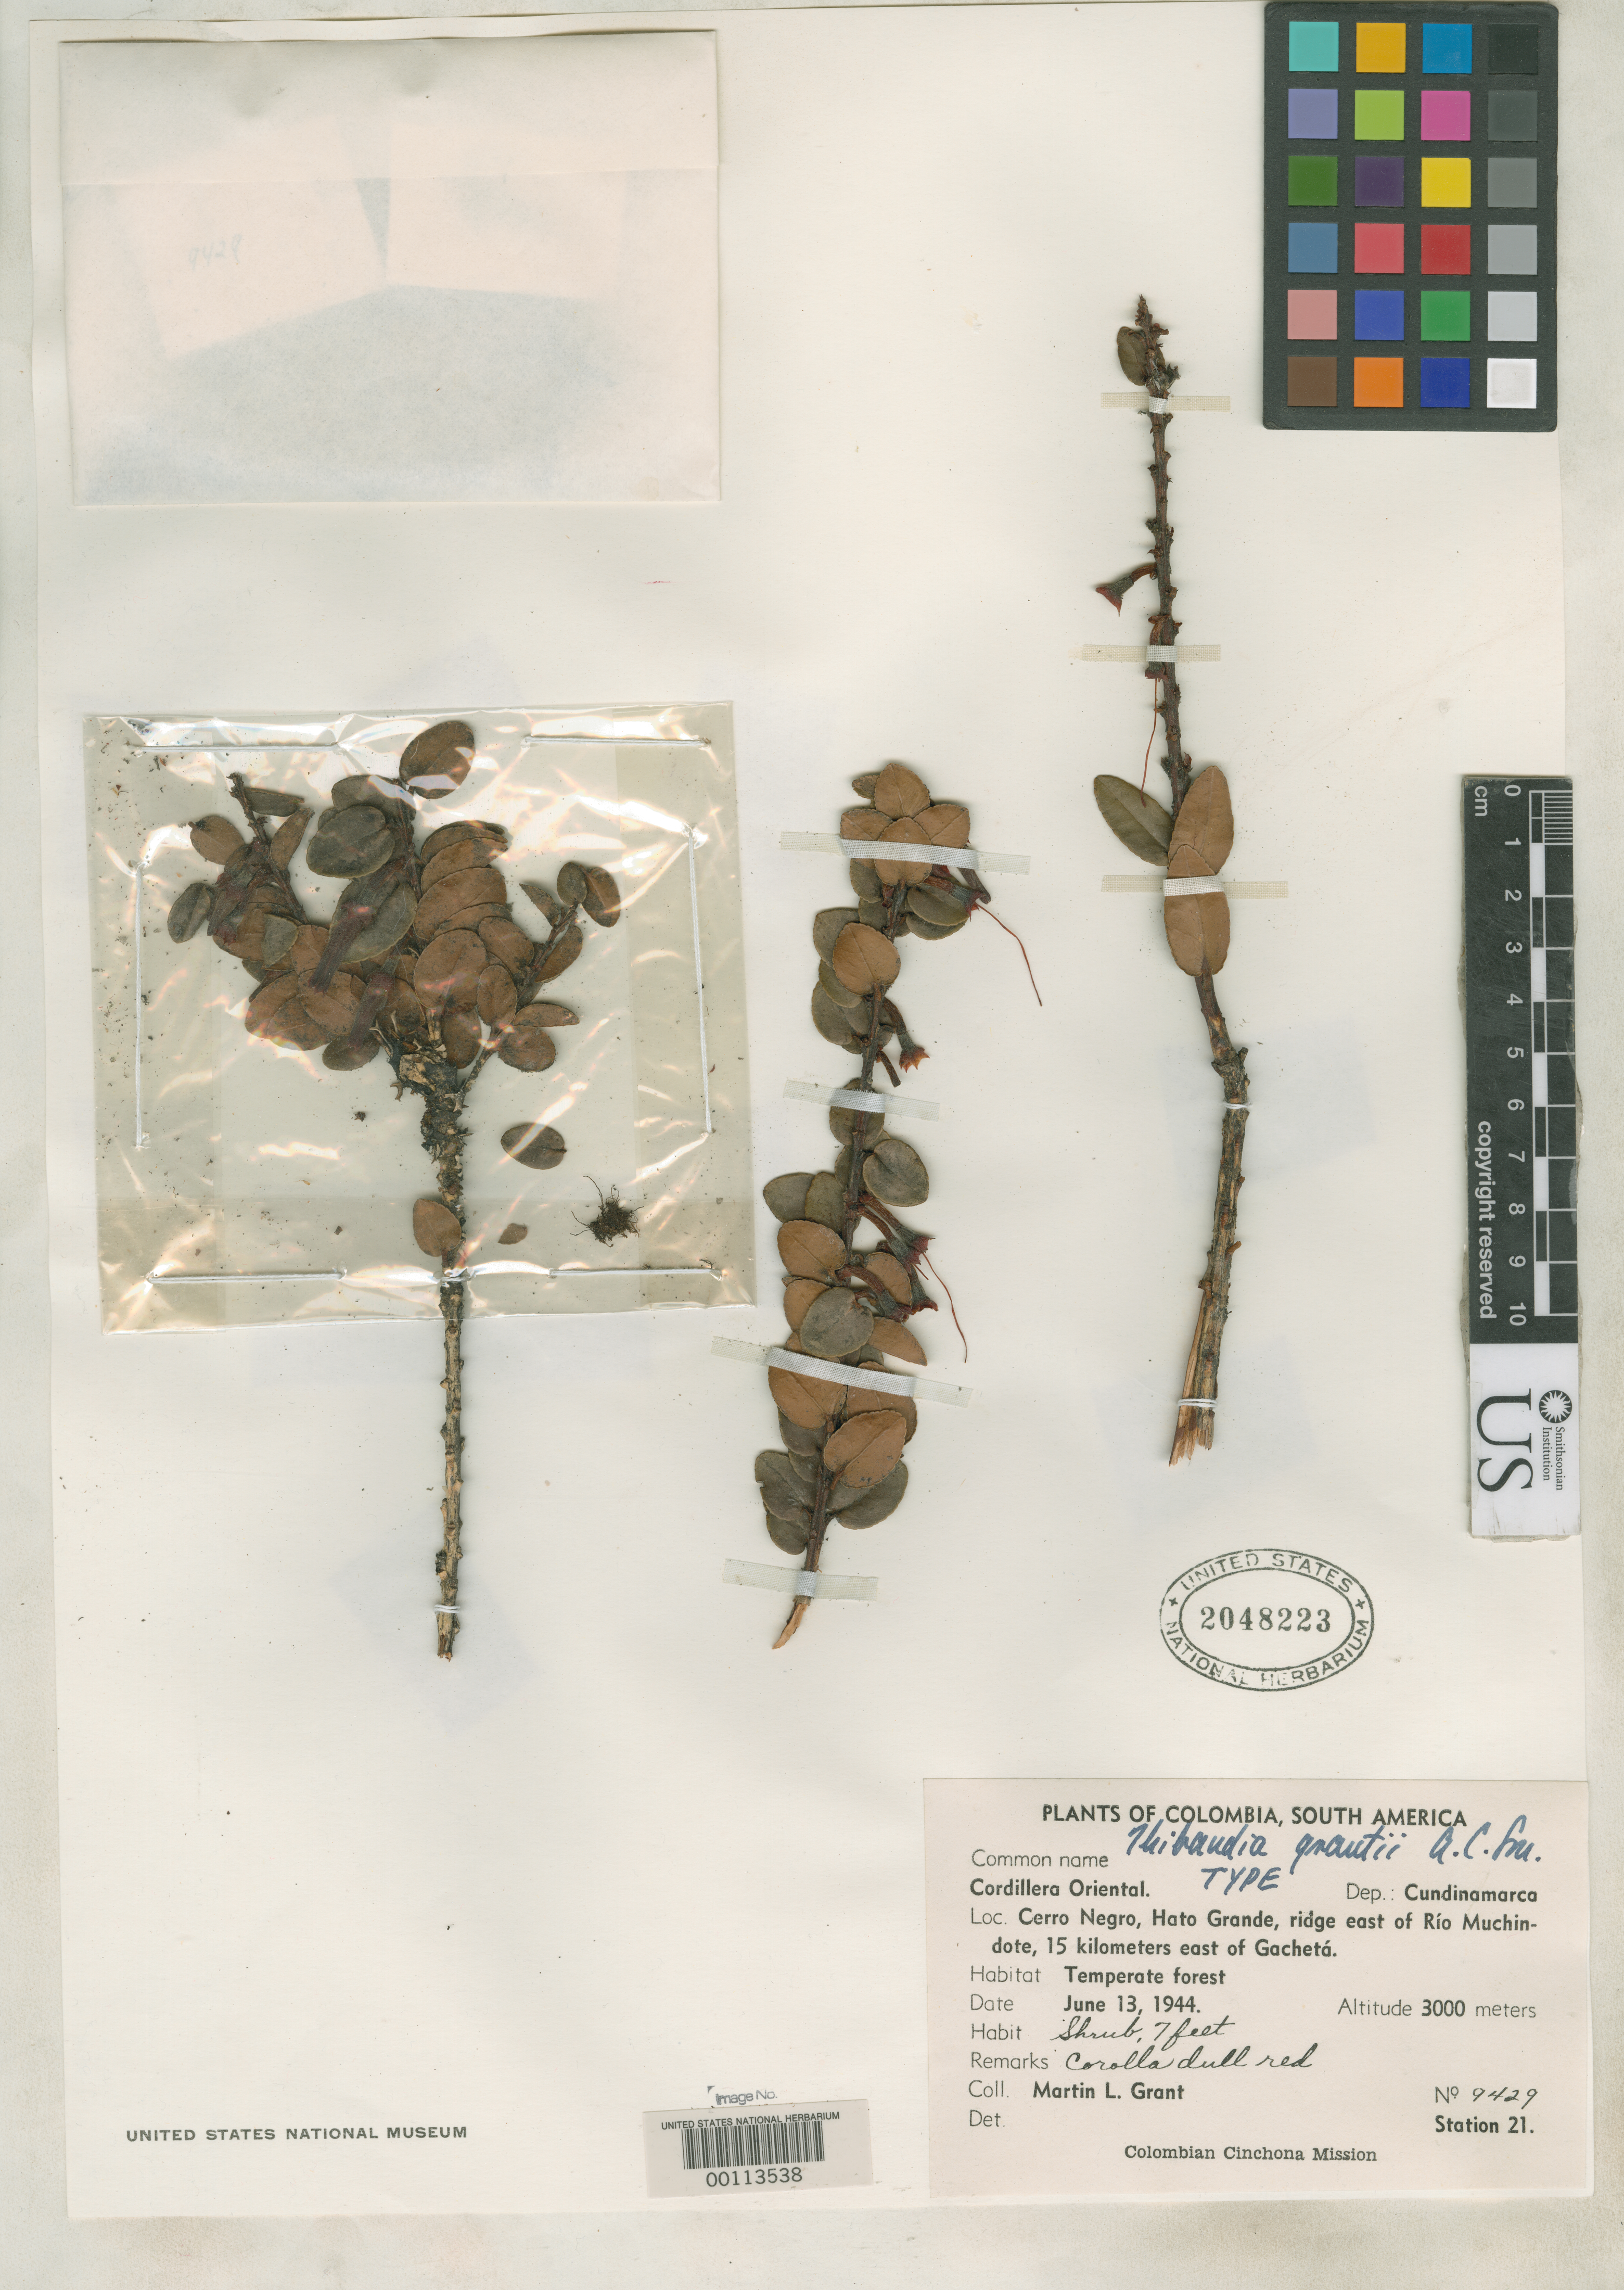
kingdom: Plantae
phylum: Tracheophyta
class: Magnoliopsida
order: Ericales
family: Ericaceae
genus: Thibaudia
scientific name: Thibaudia grantii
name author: A.C. Sm.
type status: Holotype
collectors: M. L. Grant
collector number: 9429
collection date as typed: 13 Jun 1944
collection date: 1944-06-13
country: Colombia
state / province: Cundinamarca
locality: Cerro Negro, Hato Grande, ridge E of Rio Muchindote, 15 km E of Gacheta.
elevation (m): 3000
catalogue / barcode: US 2048223